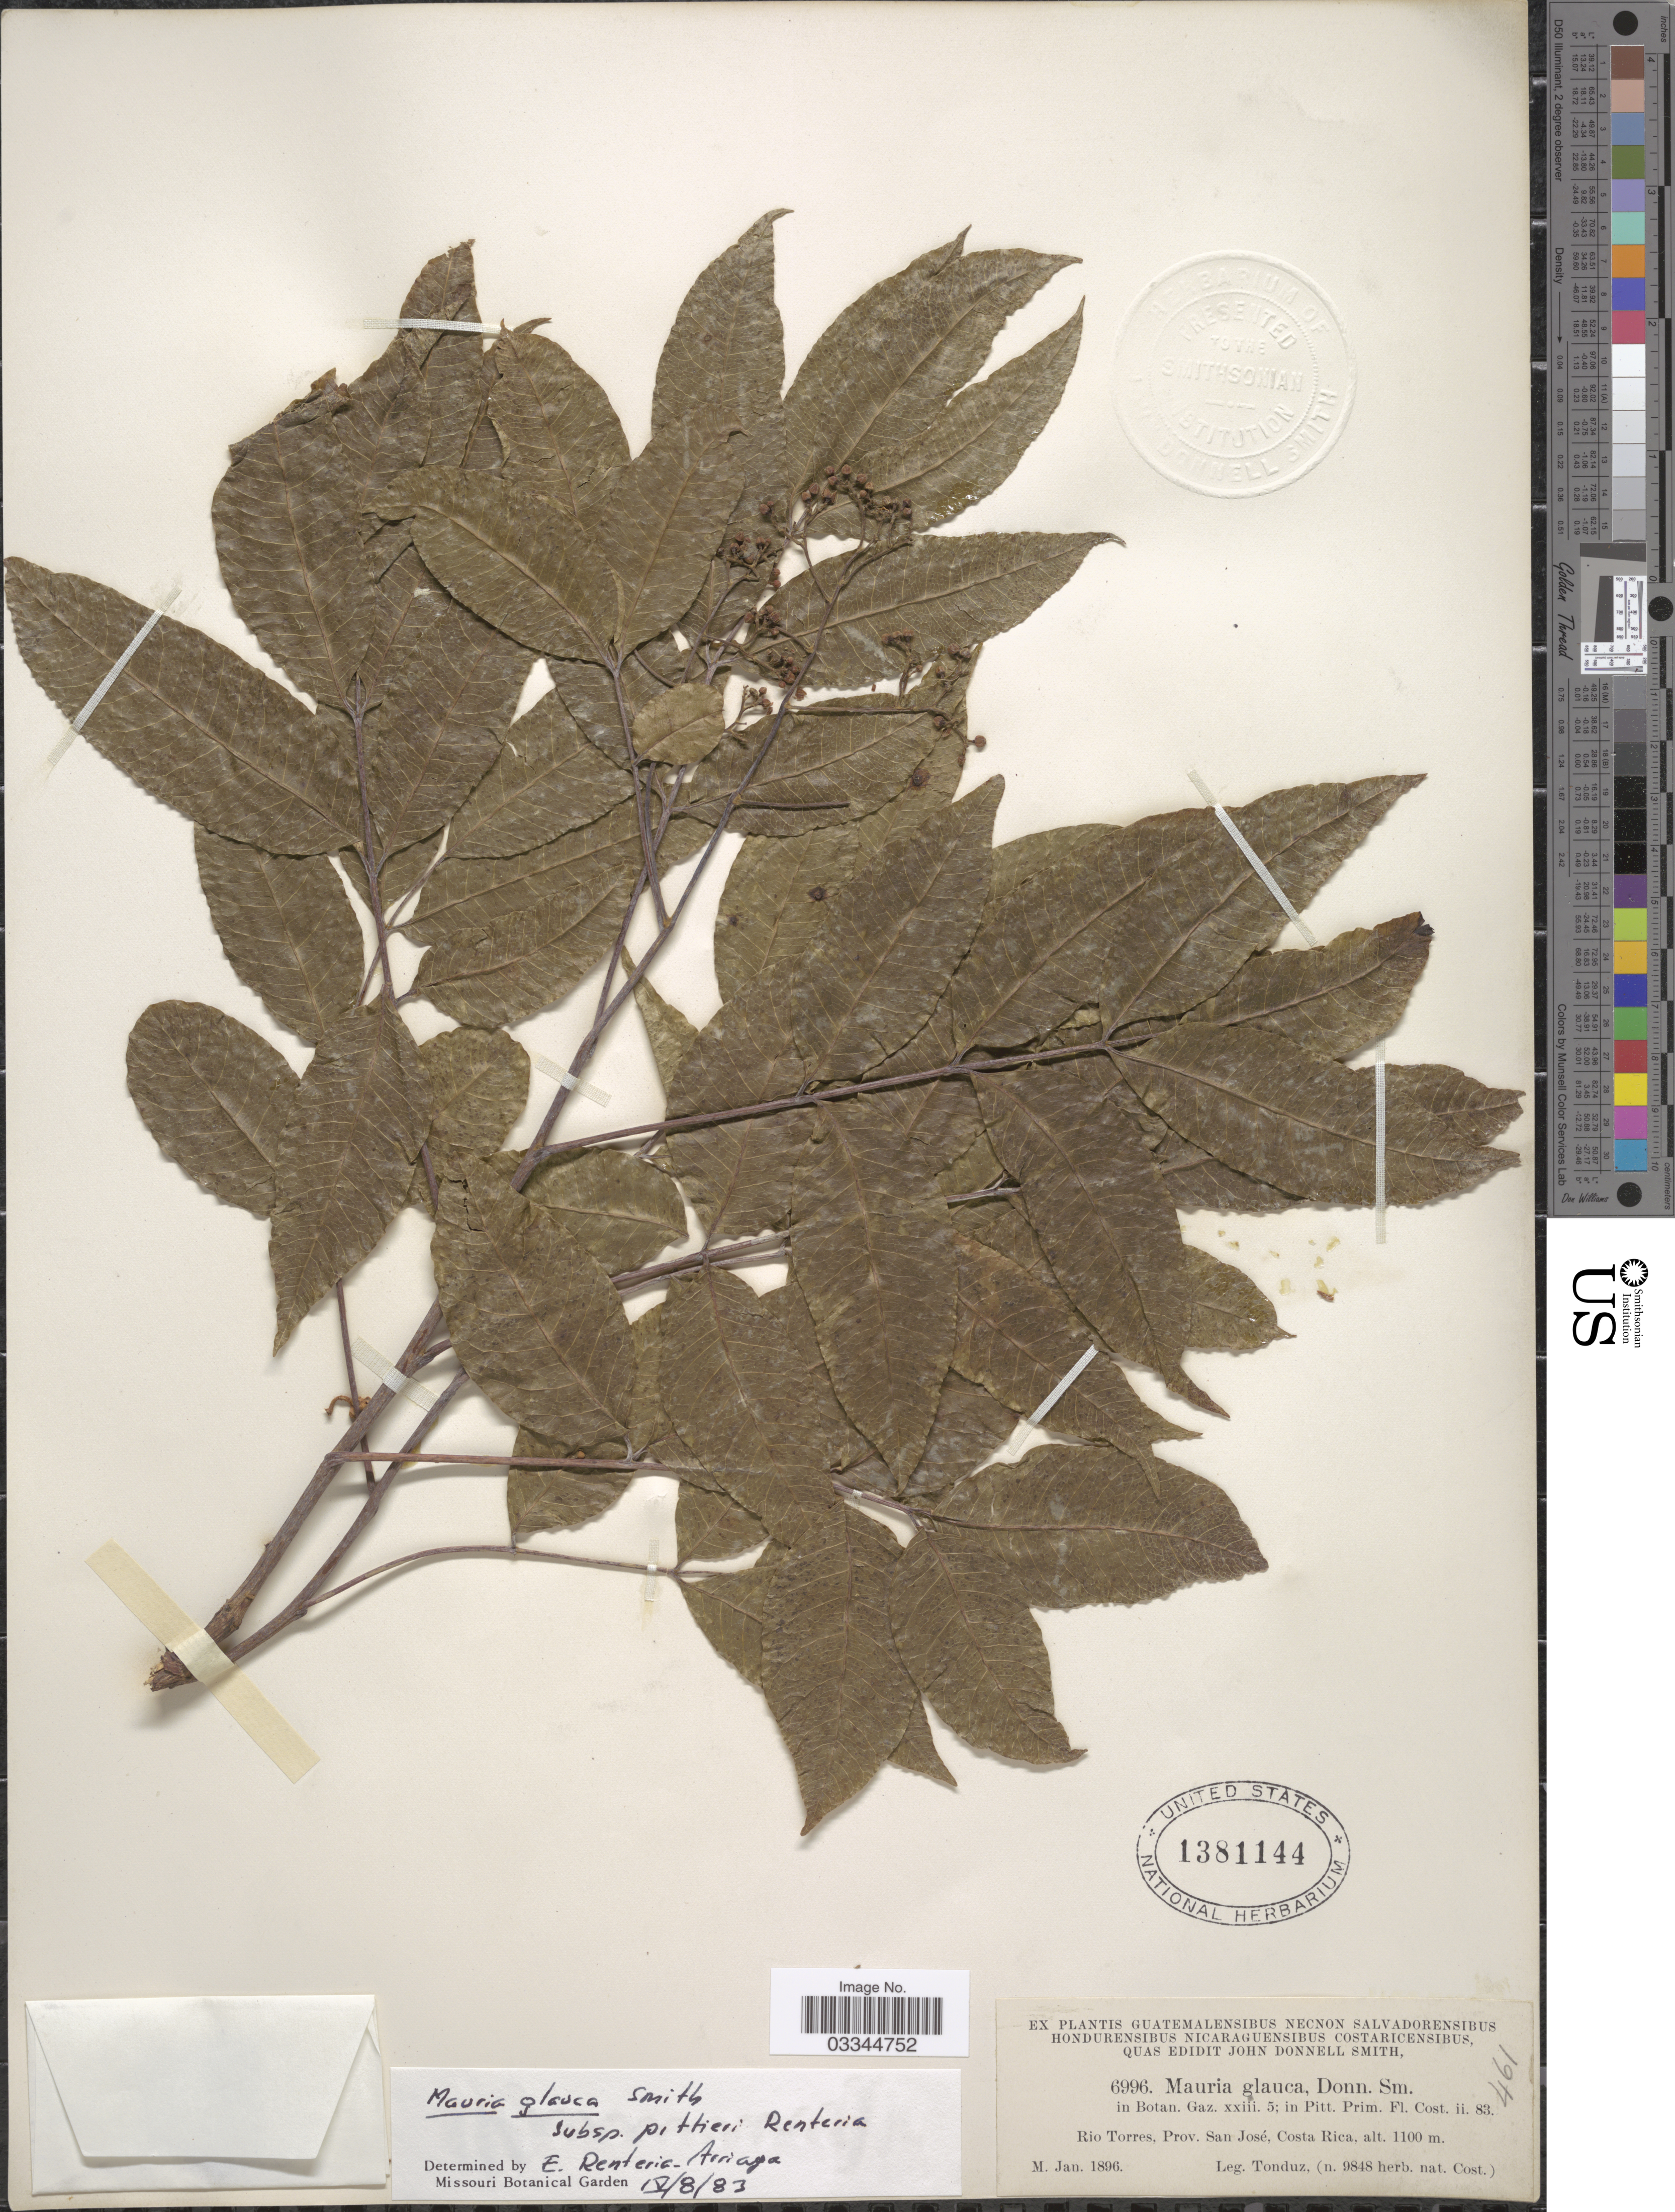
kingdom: Plantae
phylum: Tracheophyta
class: Magnoliopsida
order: Sapindales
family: Anacardiaceae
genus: Mauria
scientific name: Mauria glauca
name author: Donn. Sm.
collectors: Tonduz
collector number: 6996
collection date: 1896-01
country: Costa Rica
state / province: San José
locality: Rio Torres.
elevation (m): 1100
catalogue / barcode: US 1381144